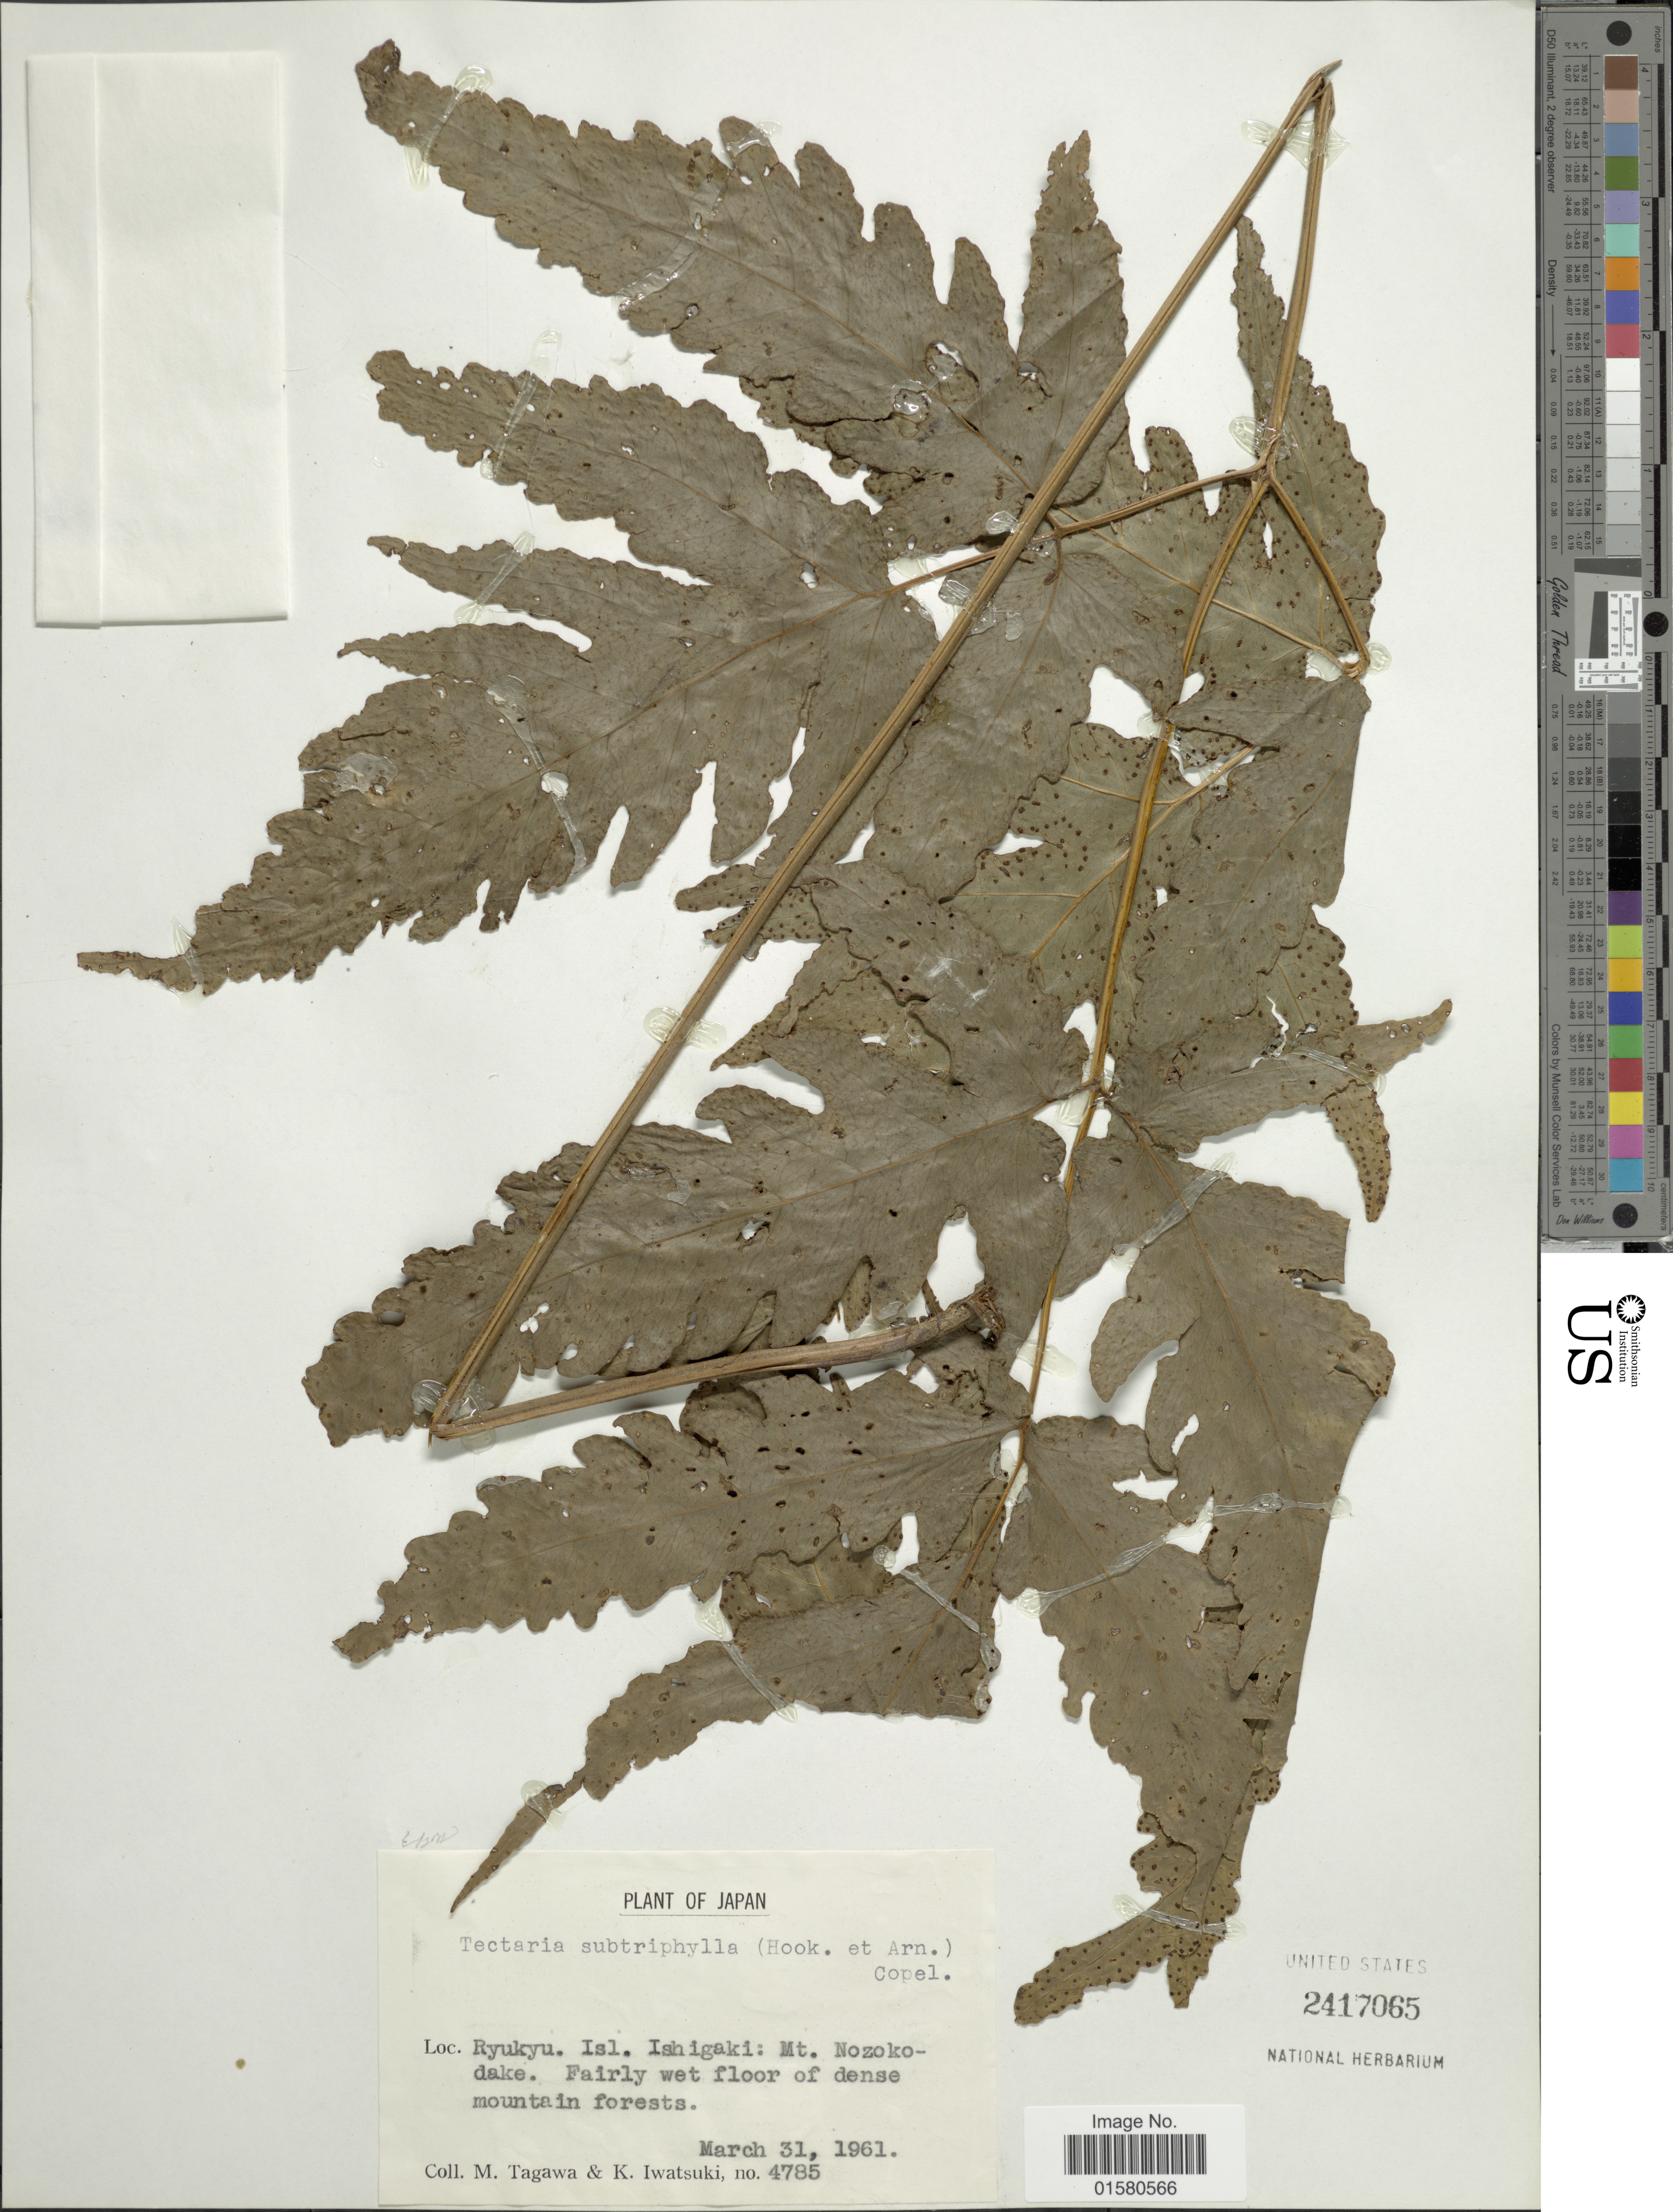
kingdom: Plantae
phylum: Tracheophyta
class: Polypodiopsida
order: Polypodiales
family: Tectariaceae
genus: Tectaria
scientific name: Tectaria subtriphylla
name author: (Hook. & Arn.) Copel.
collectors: M. Tagawa & K. Iwatsuki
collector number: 4785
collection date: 1961-03-31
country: Japan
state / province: Okinawa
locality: Ryukyu, Isl, Ishigaki, Mt. Nozokodake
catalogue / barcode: US 2417065